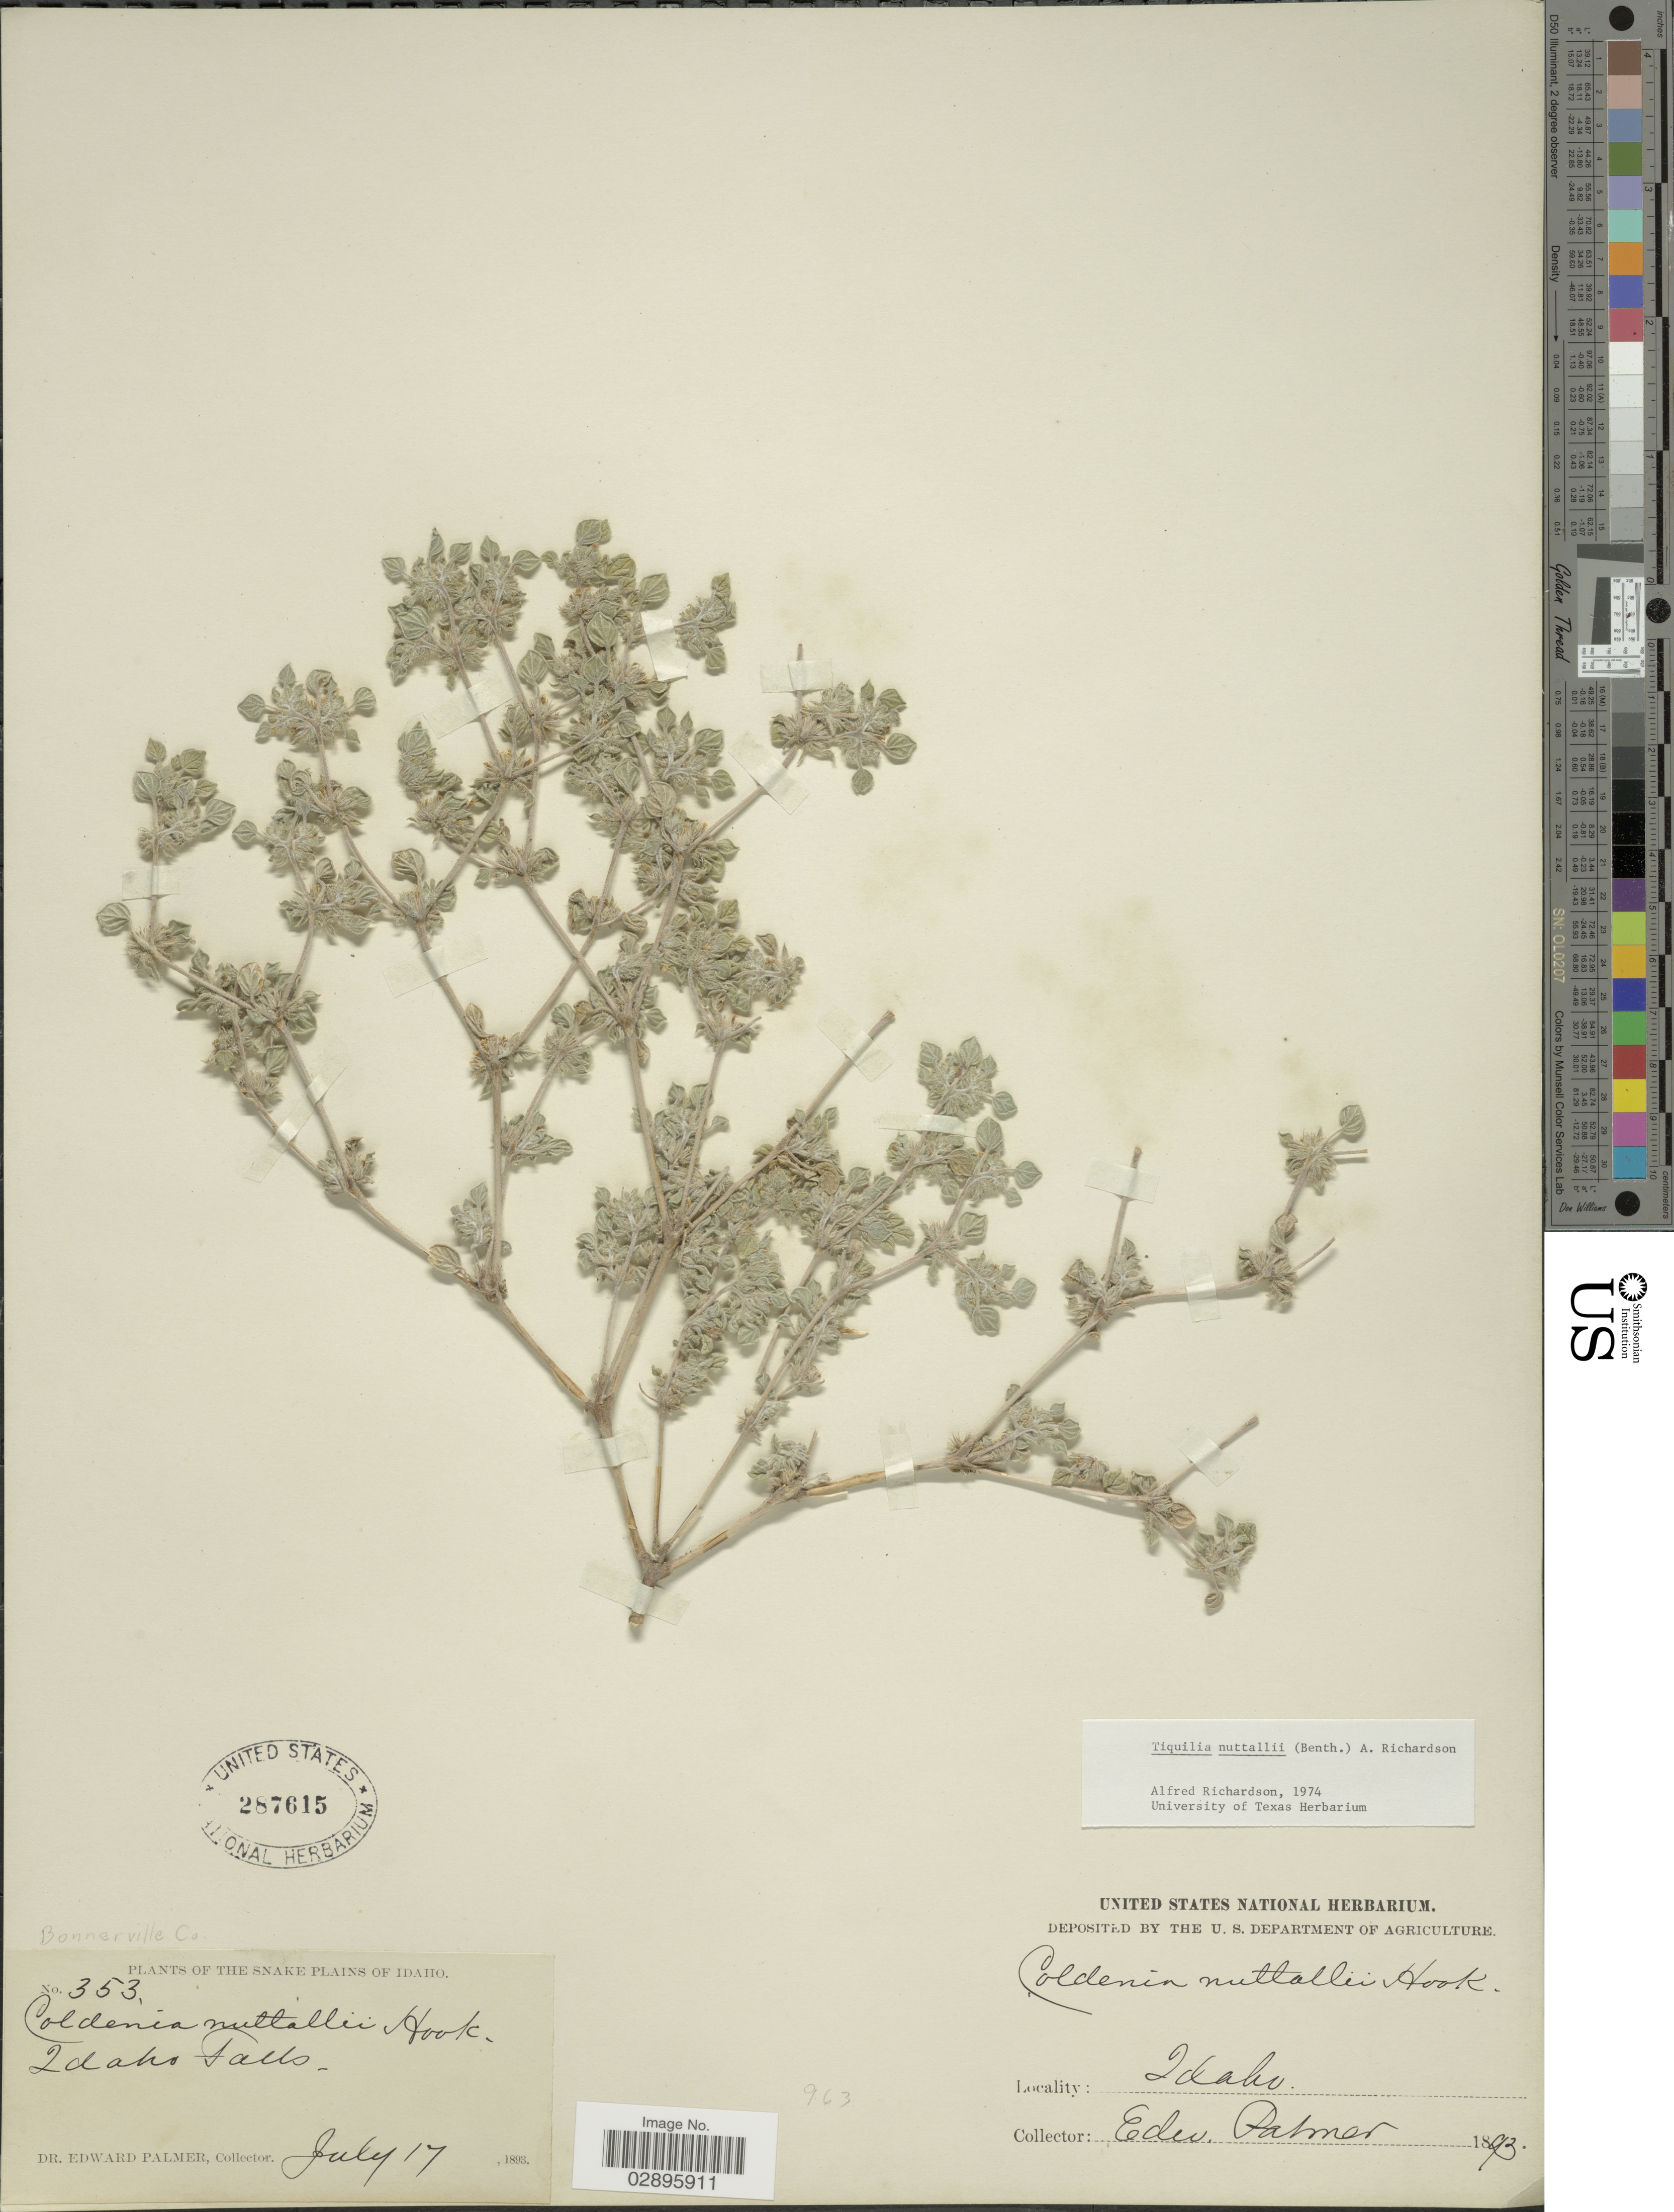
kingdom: Plantae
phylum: Tracheophyta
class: Magnoliopsida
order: Boraginales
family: Ehretiaceae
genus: Tiquilia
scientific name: Tiquilia nuttallii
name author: (Hook.) A.T. Richardson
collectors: E. Palmer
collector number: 353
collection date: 1893-07-17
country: United States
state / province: Idaho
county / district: Bonneville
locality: The snake plains of Idaho. Idaho Falls.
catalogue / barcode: US 287615